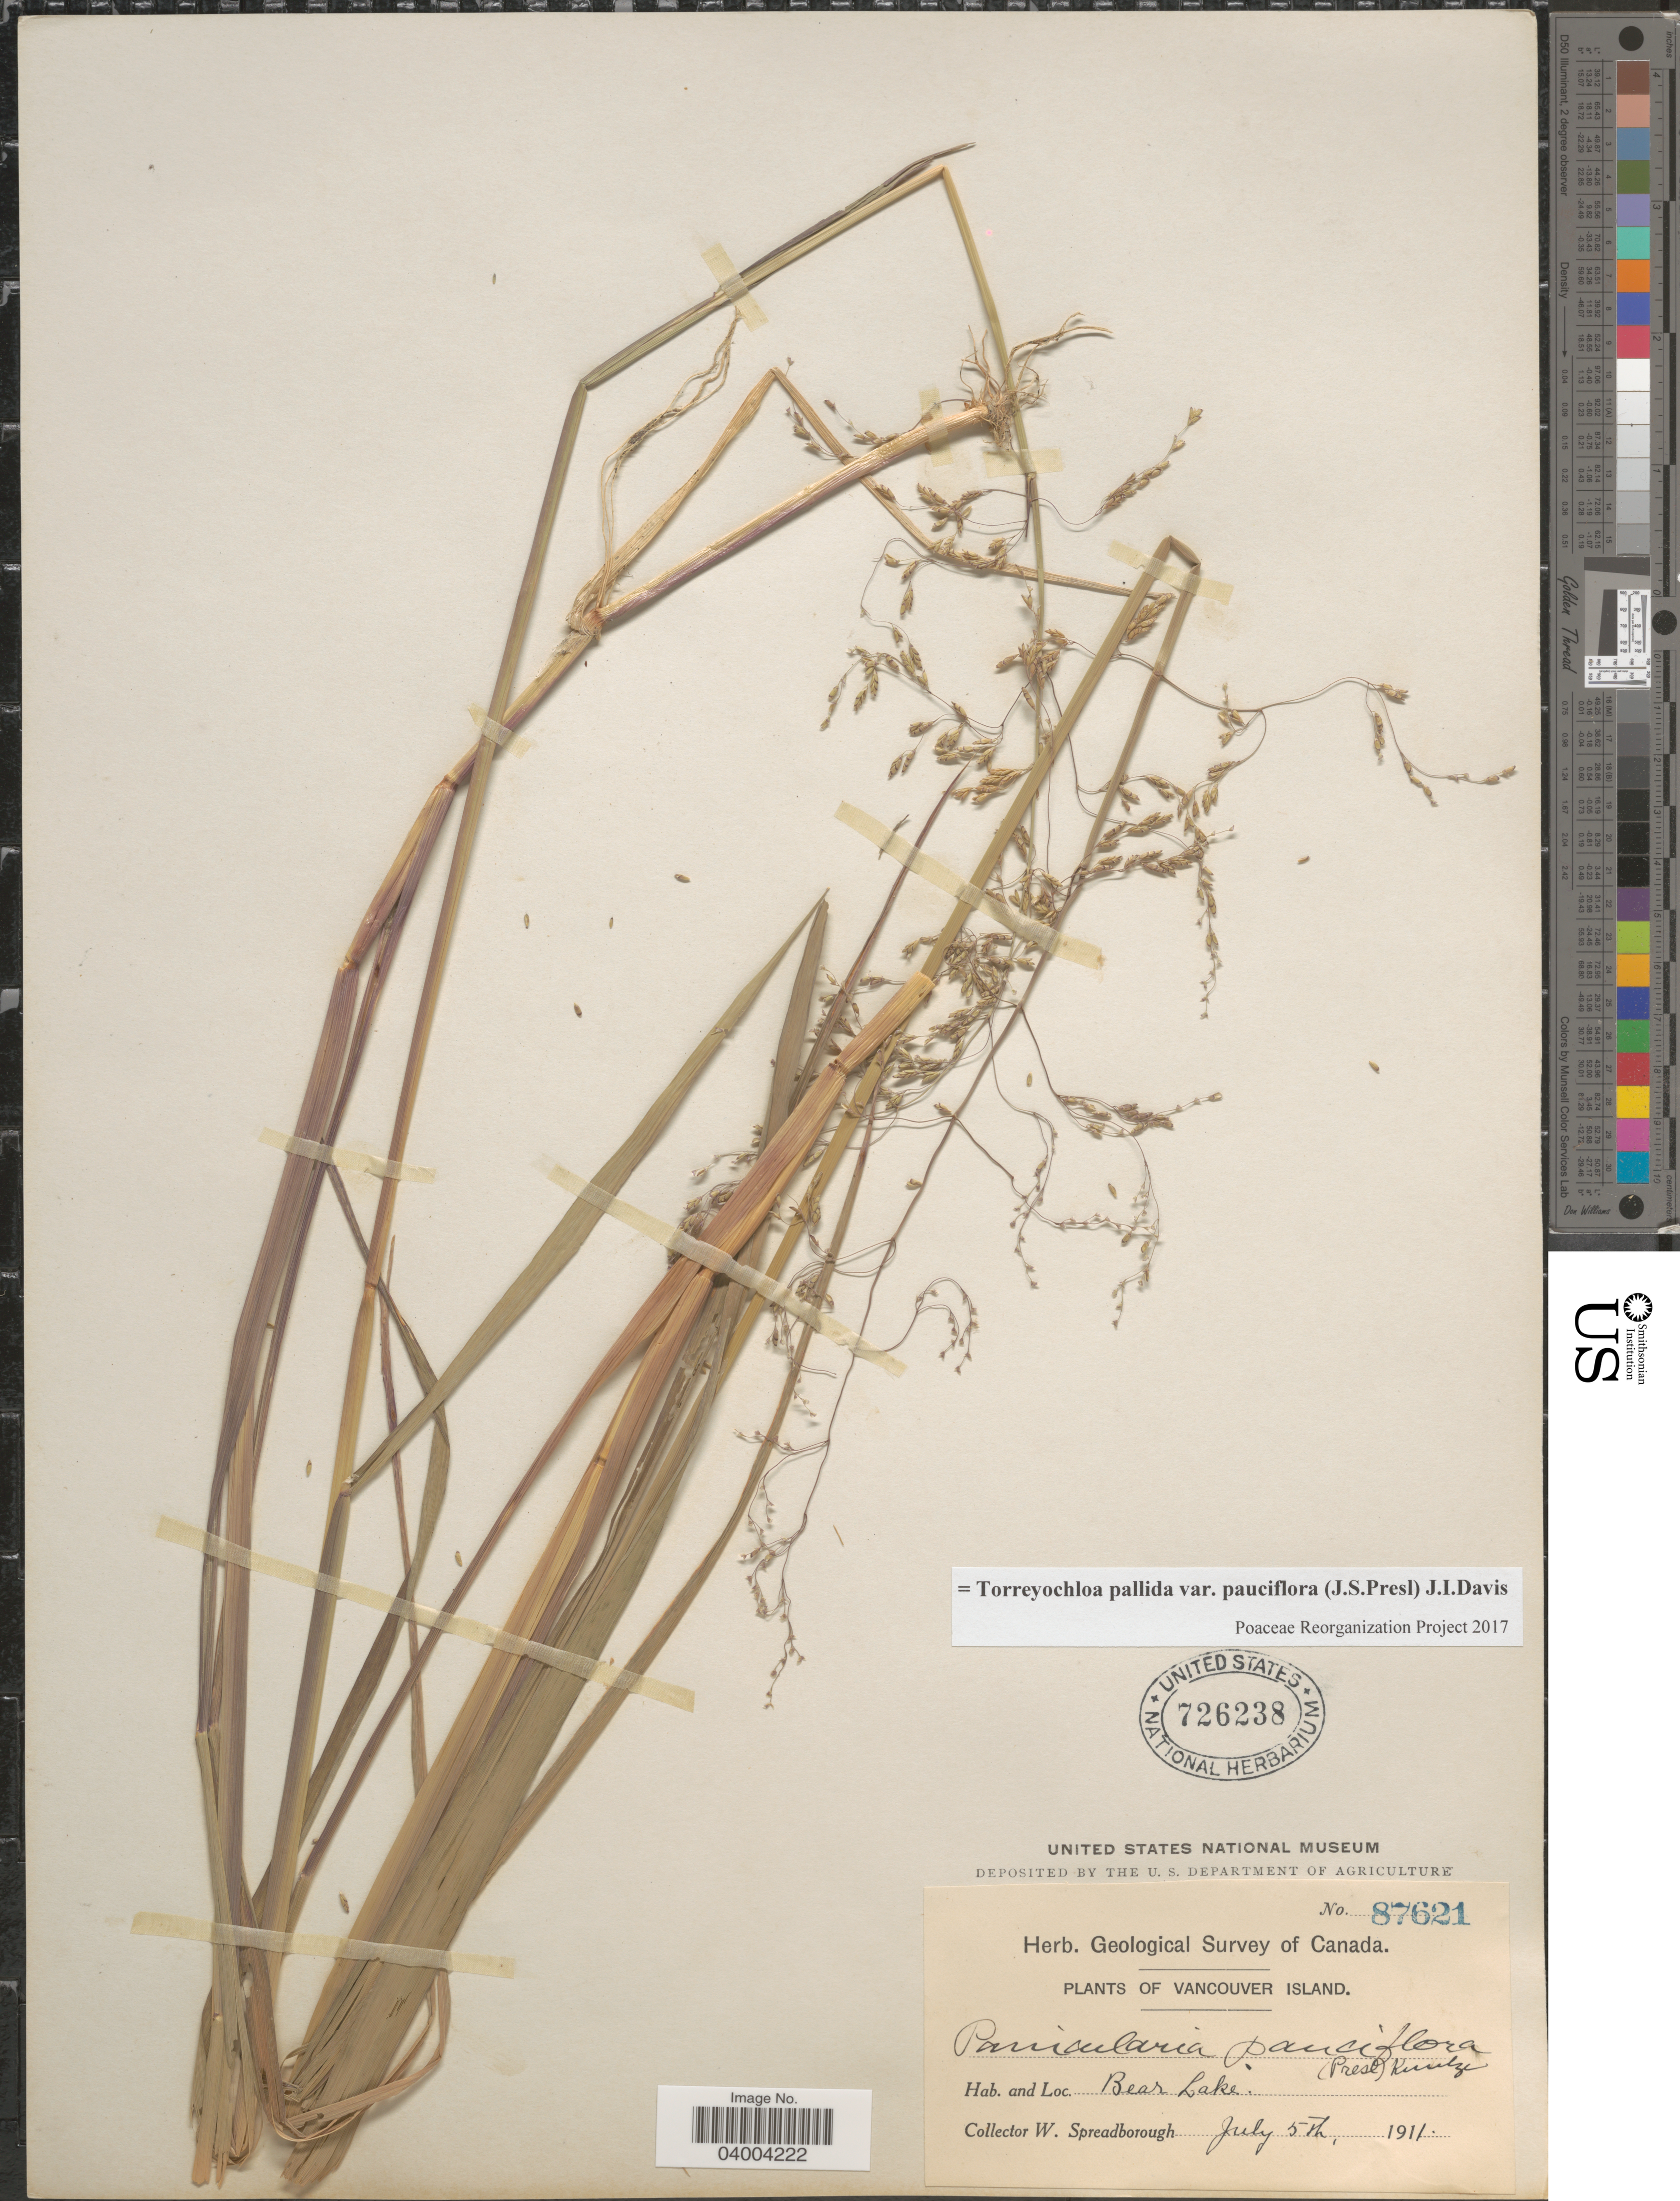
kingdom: Plantae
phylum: Tracheophyta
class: Liliopsida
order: Poales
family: Poaceae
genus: Torreyochloa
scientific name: Torreyochloa pallida var. pauciflora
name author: (J. Presl) J.I. Davis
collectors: W. Spreadborough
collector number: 87621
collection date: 1911-07-05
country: Canada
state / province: British Columbia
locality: Vancouver Island. Bear Lake.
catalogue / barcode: US 726238